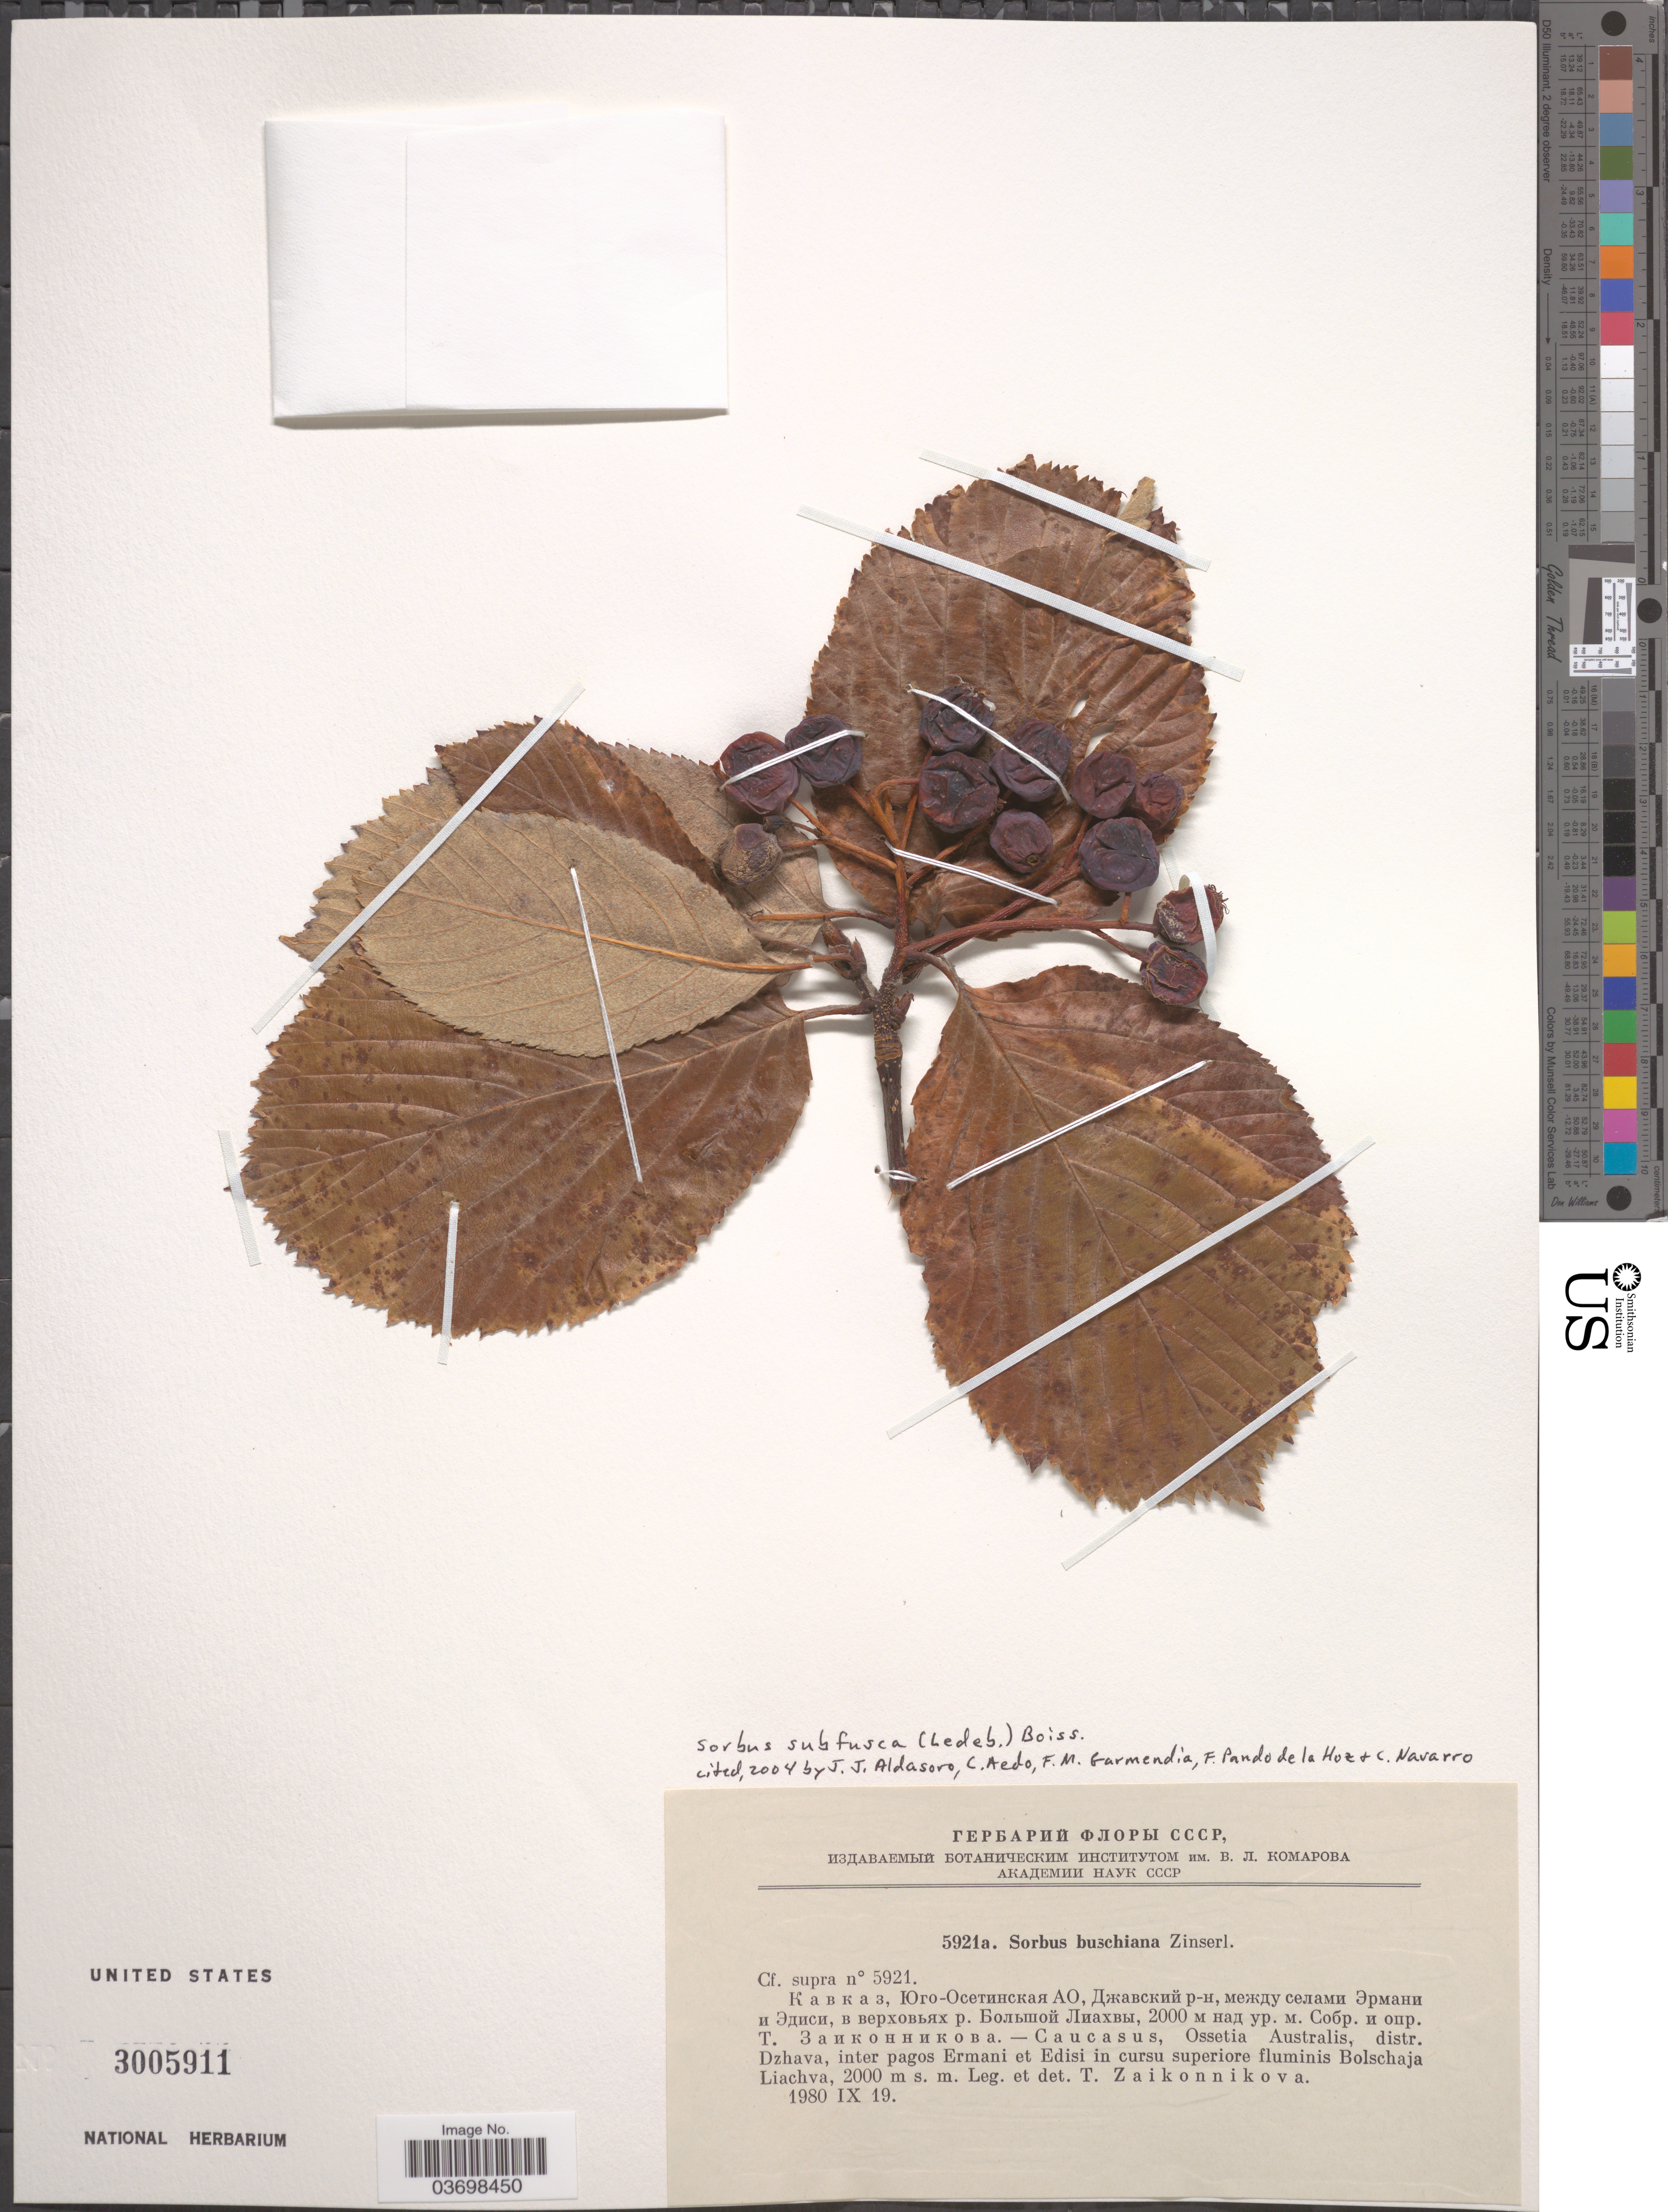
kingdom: Plantae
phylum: Tracheophyta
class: Magnoliopsida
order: Rosales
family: Rosaceae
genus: Sorbus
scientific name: Sorbus subfusca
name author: Boiss.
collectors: T. Zaikonnikova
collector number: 5921a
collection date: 1980-09-19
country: Georgia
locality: Caucasus, Ossetia Australis, distr. Dzhava, inter pagos Ermani et Edisi in cursu superiore fluminis Bolschaja Liachva.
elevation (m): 2000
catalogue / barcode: US 3005911